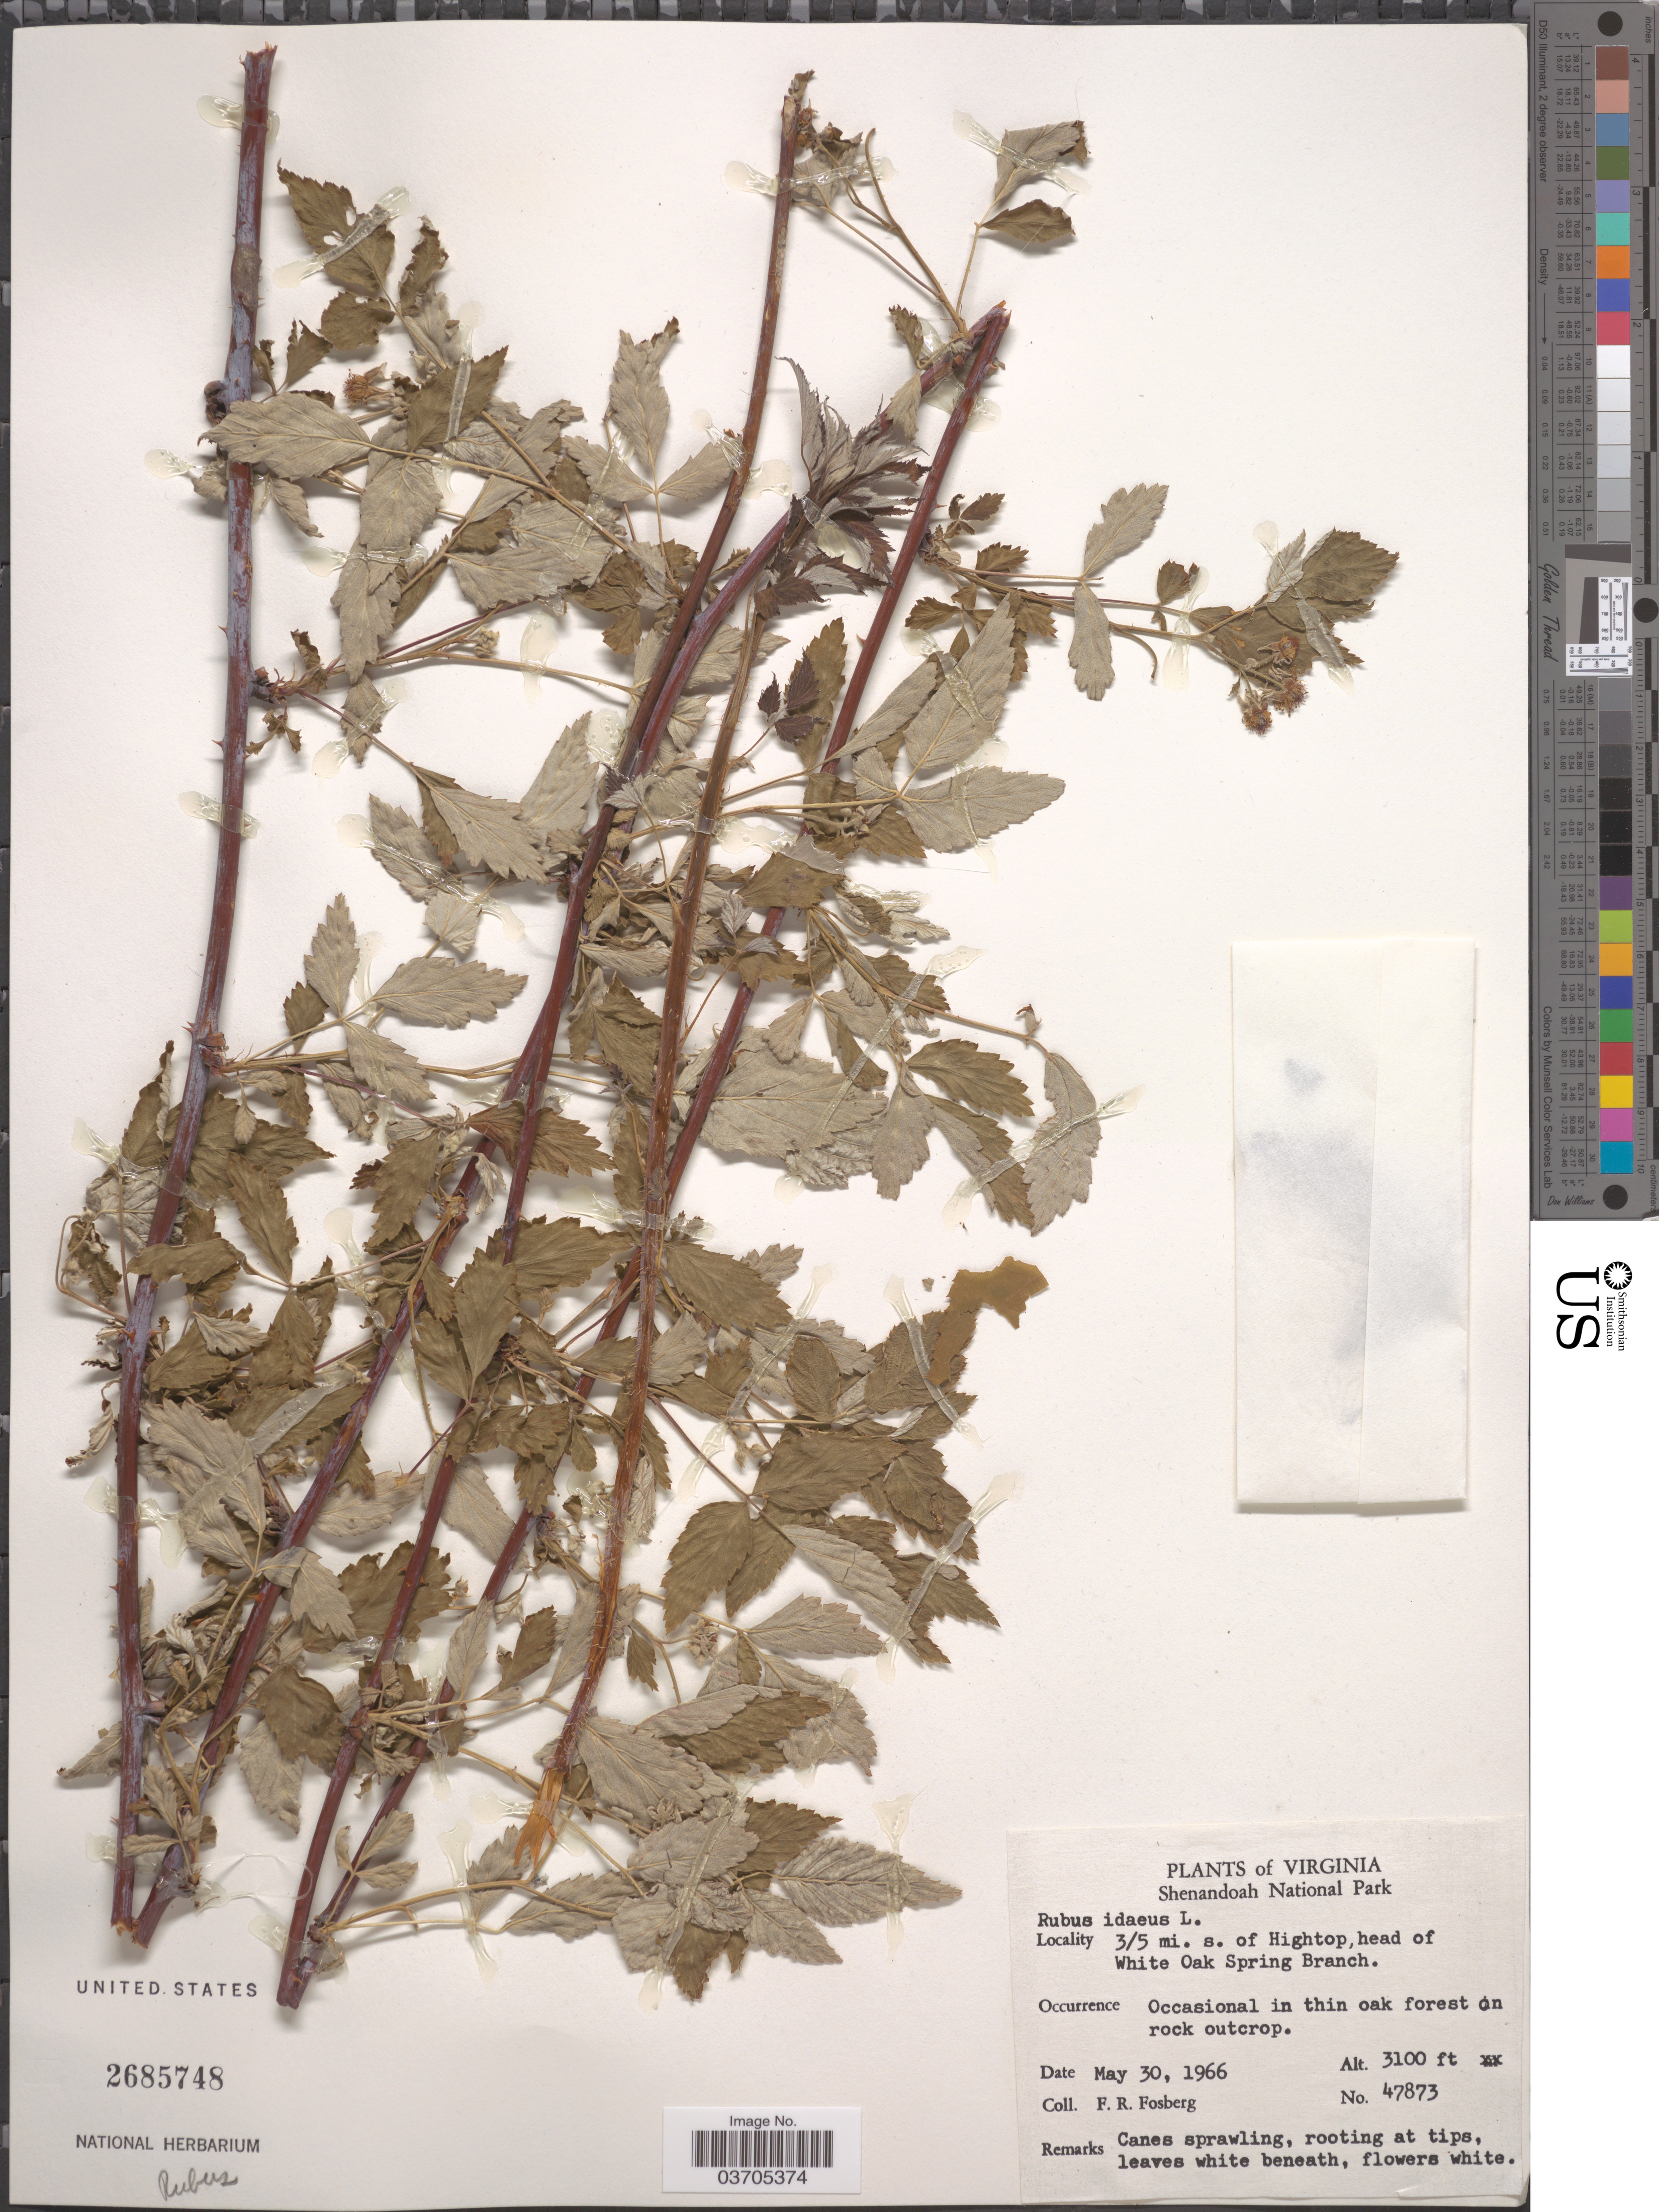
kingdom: Plantae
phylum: Tracheophyta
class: Magnoliopsida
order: Rosales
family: Rosaceae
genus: Rubus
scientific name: Rubus idaeus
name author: L.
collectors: F. R. Fosberg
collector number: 47873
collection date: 1966-05-30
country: United States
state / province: Virginia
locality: Shenandoah National Park. 3/5 mi. S. of Hightop, head of White Oak Spring Branch.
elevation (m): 945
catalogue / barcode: US 2685748